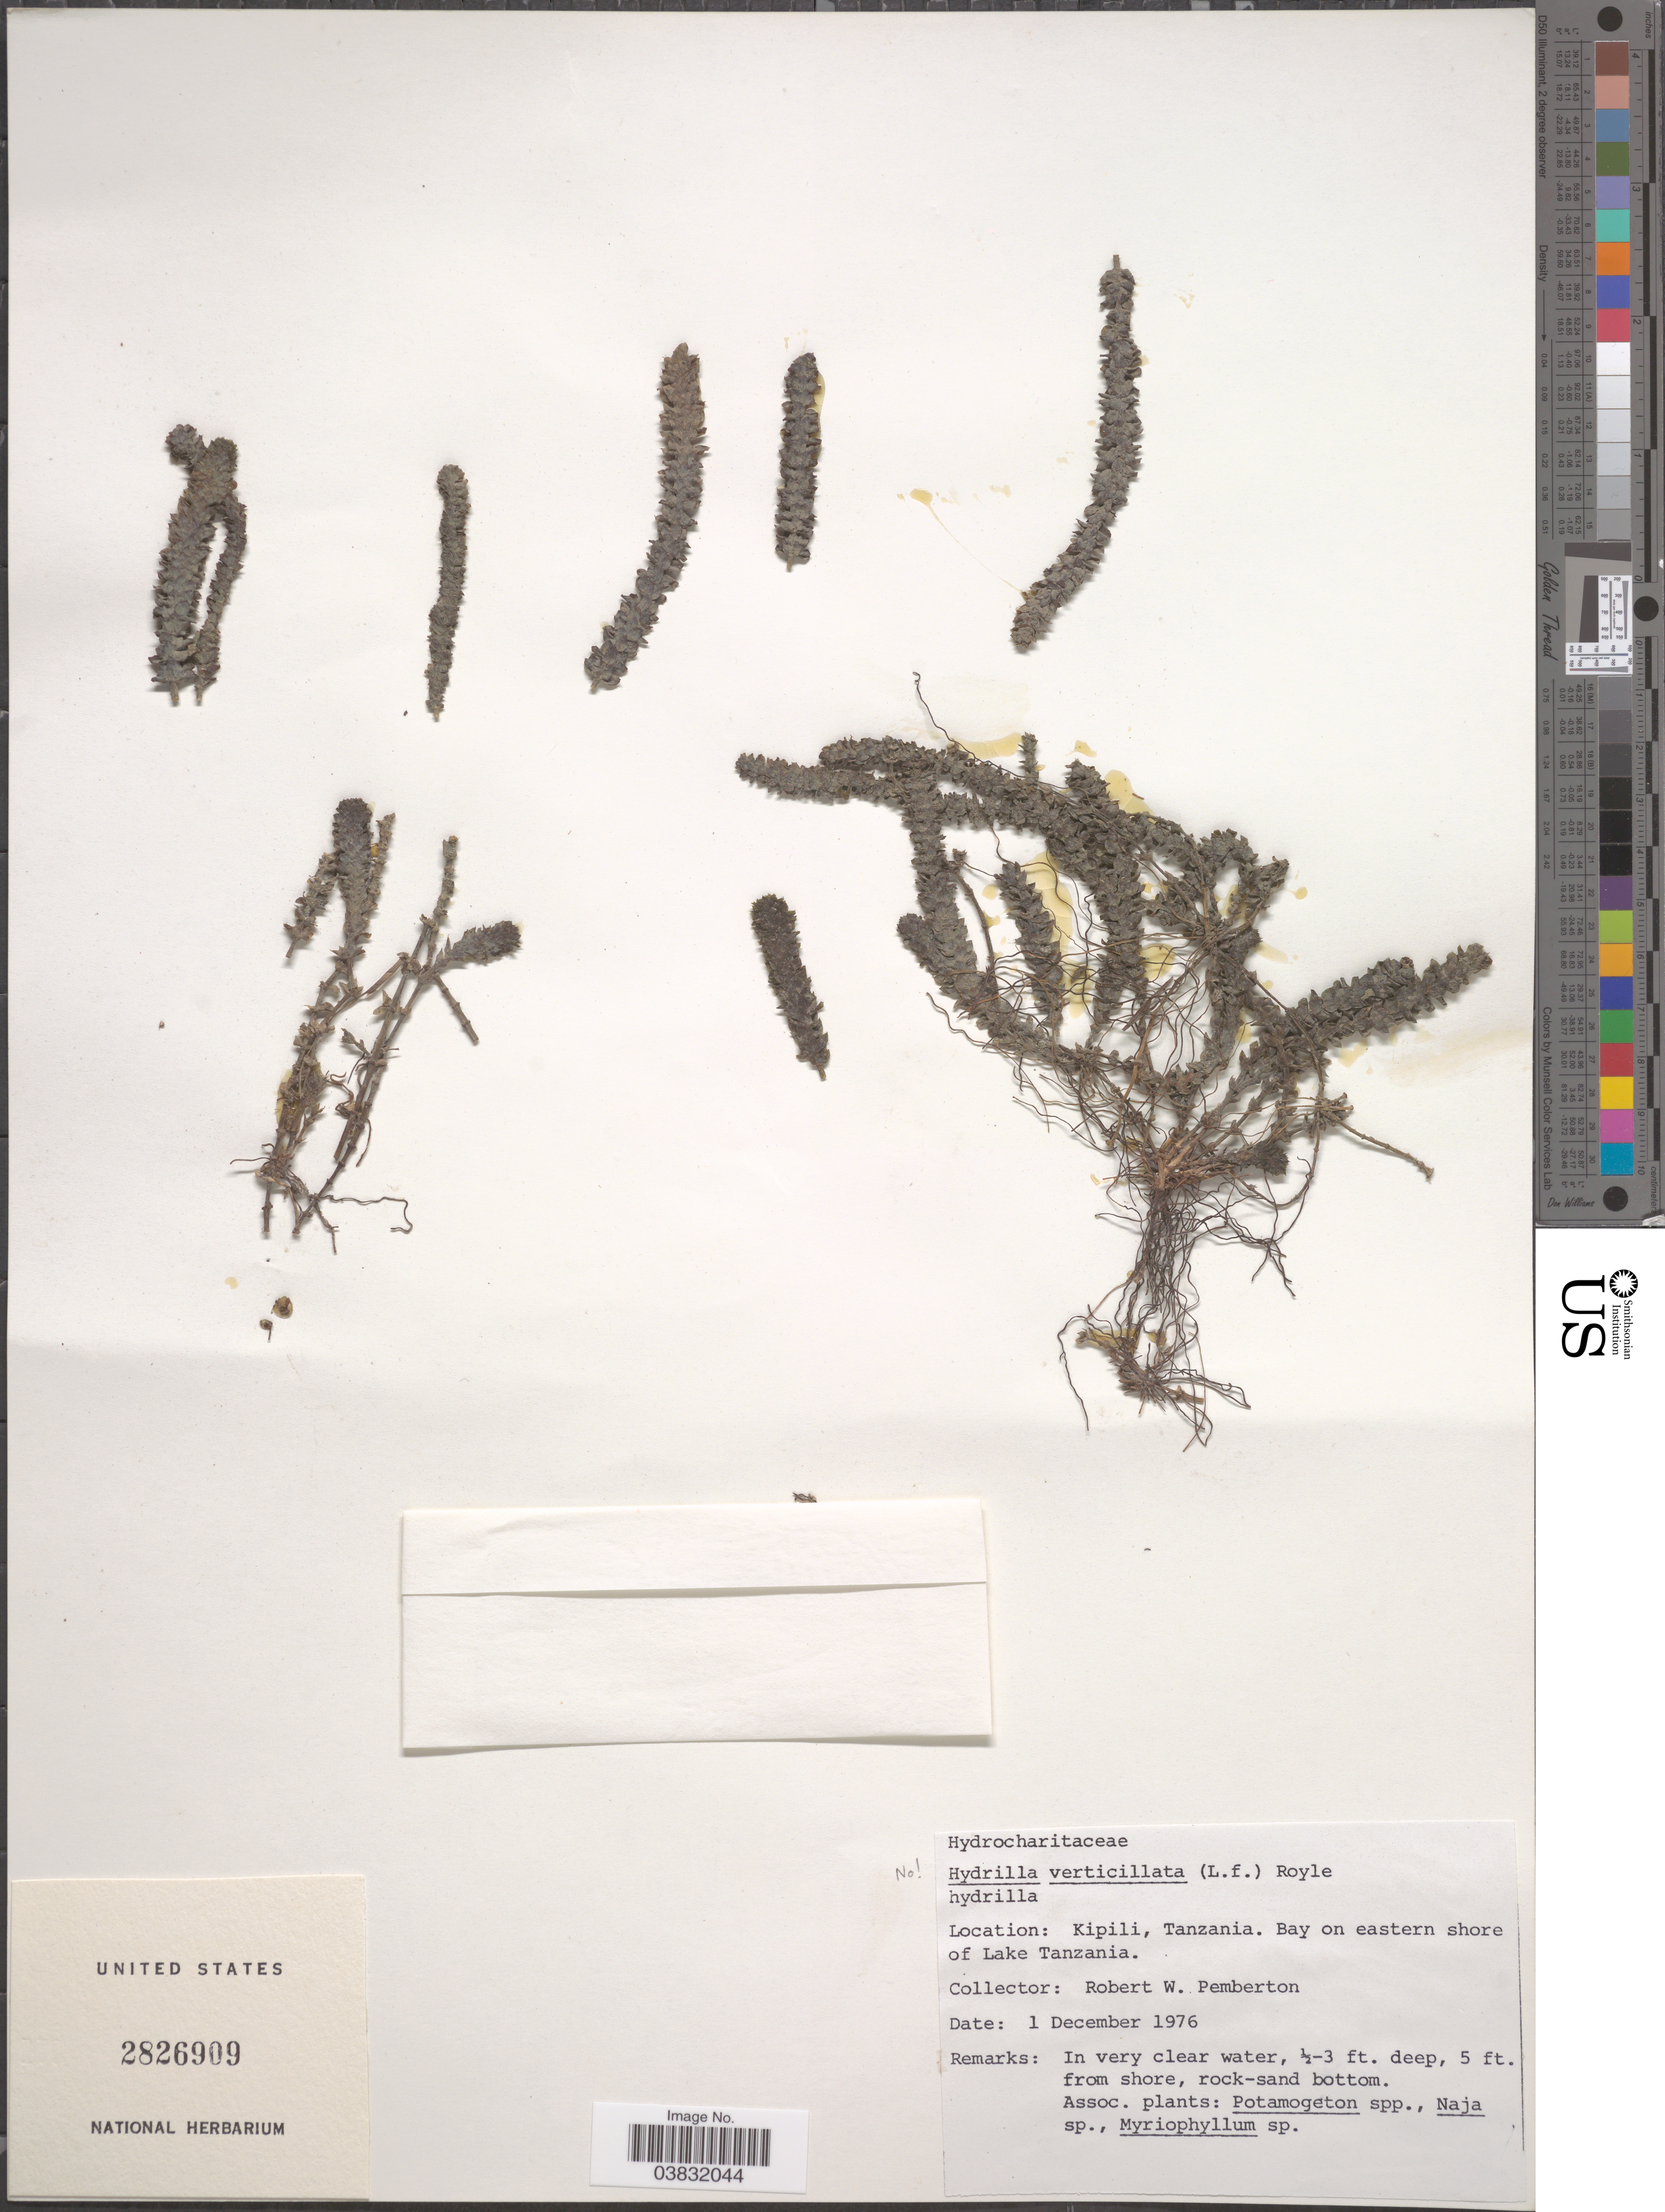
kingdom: Plantae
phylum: Tracheophyta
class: Liliopsida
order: Alismatales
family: Hydrocharitaceae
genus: Hydrilla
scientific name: Hydrilla verticillata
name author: (L. f.) Royle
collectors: R. Pemberton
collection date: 1976-12-01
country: Tanzania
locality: Kipili, Tanzania. Bay on eastern shore of Lake Tanzania.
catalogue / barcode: US 2826909